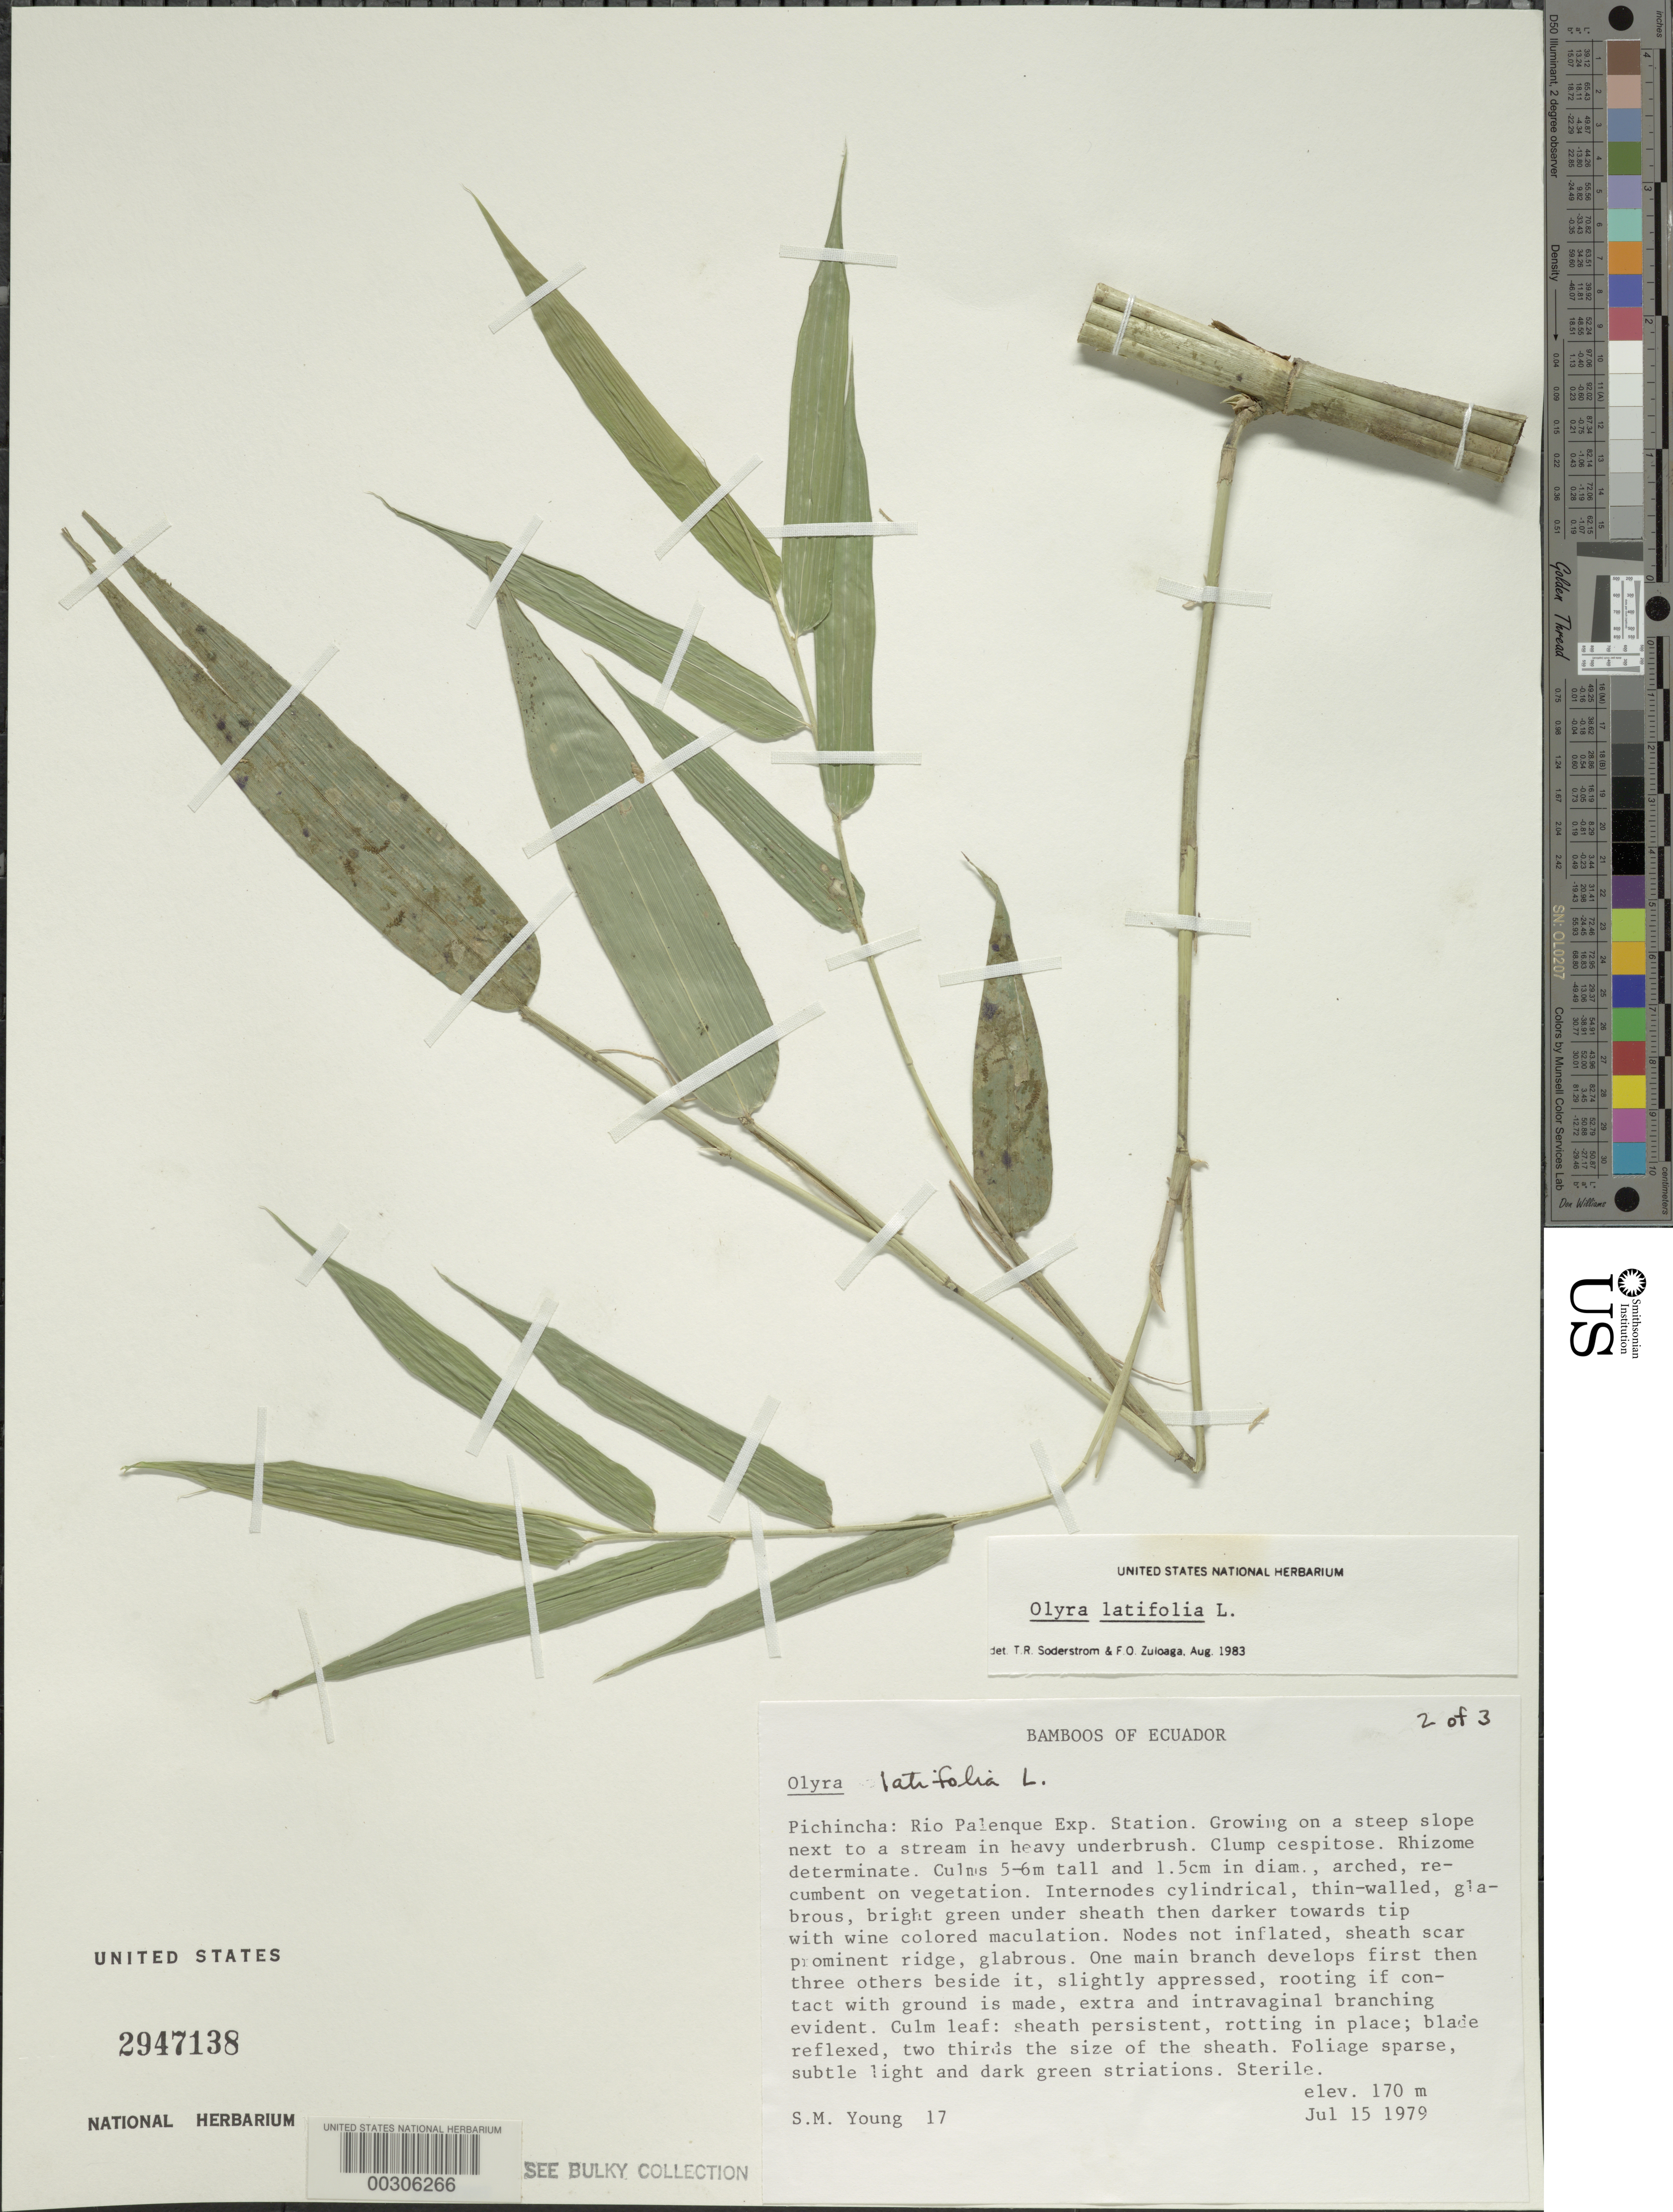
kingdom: Plantae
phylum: Tracheophyta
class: Liliopsida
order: Poales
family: Poaceae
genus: Olyra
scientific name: Olyra latifolia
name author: L.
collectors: S. Young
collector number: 17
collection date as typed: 15 Jul 1979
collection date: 1979-07-15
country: Ecuador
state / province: Pichincha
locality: Rio palenque exp. Sta.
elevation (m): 170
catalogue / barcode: US 2947138